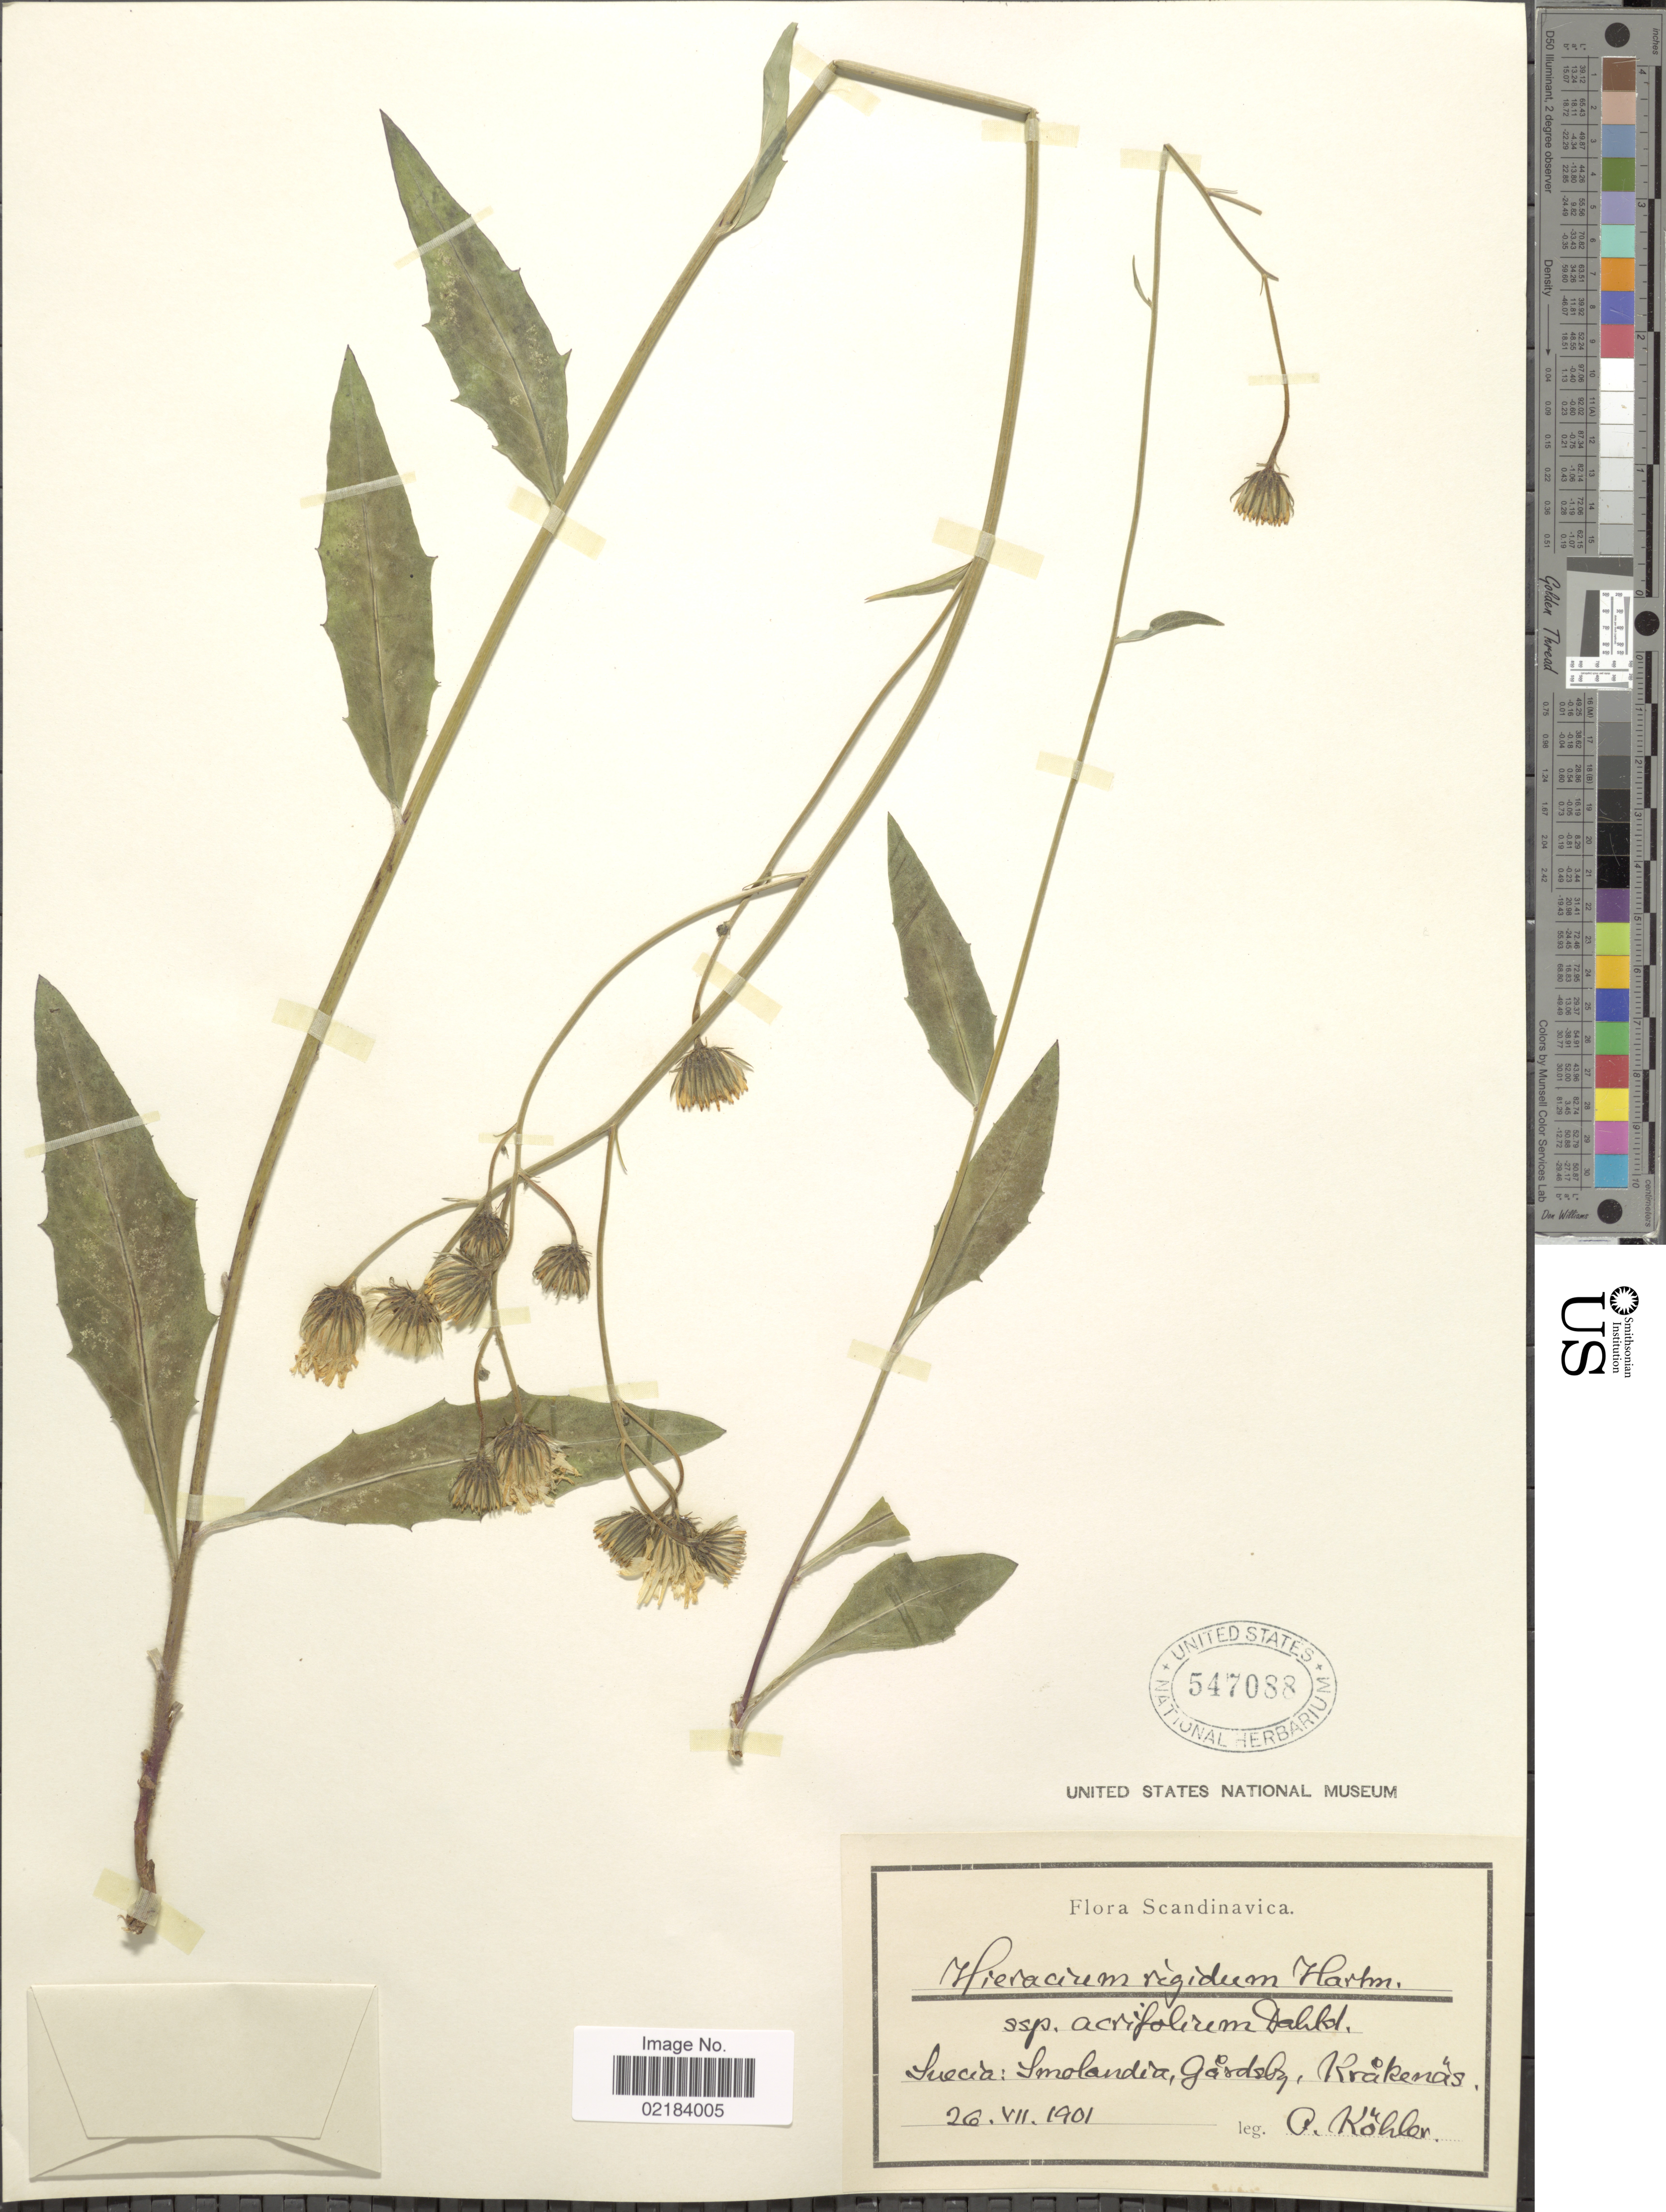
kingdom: Plantae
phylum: Tracheophyta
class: Magnoliopsida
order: Asterales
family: Asteraceae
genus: Hieracium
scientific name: Hieracium rigidum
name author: Hartm.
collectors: O. Köhler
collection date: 1901-07-26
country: Sweden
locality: Scandinavica. Suecica. Smolandia, Gardsby, Krakenas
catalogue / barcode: US 547088